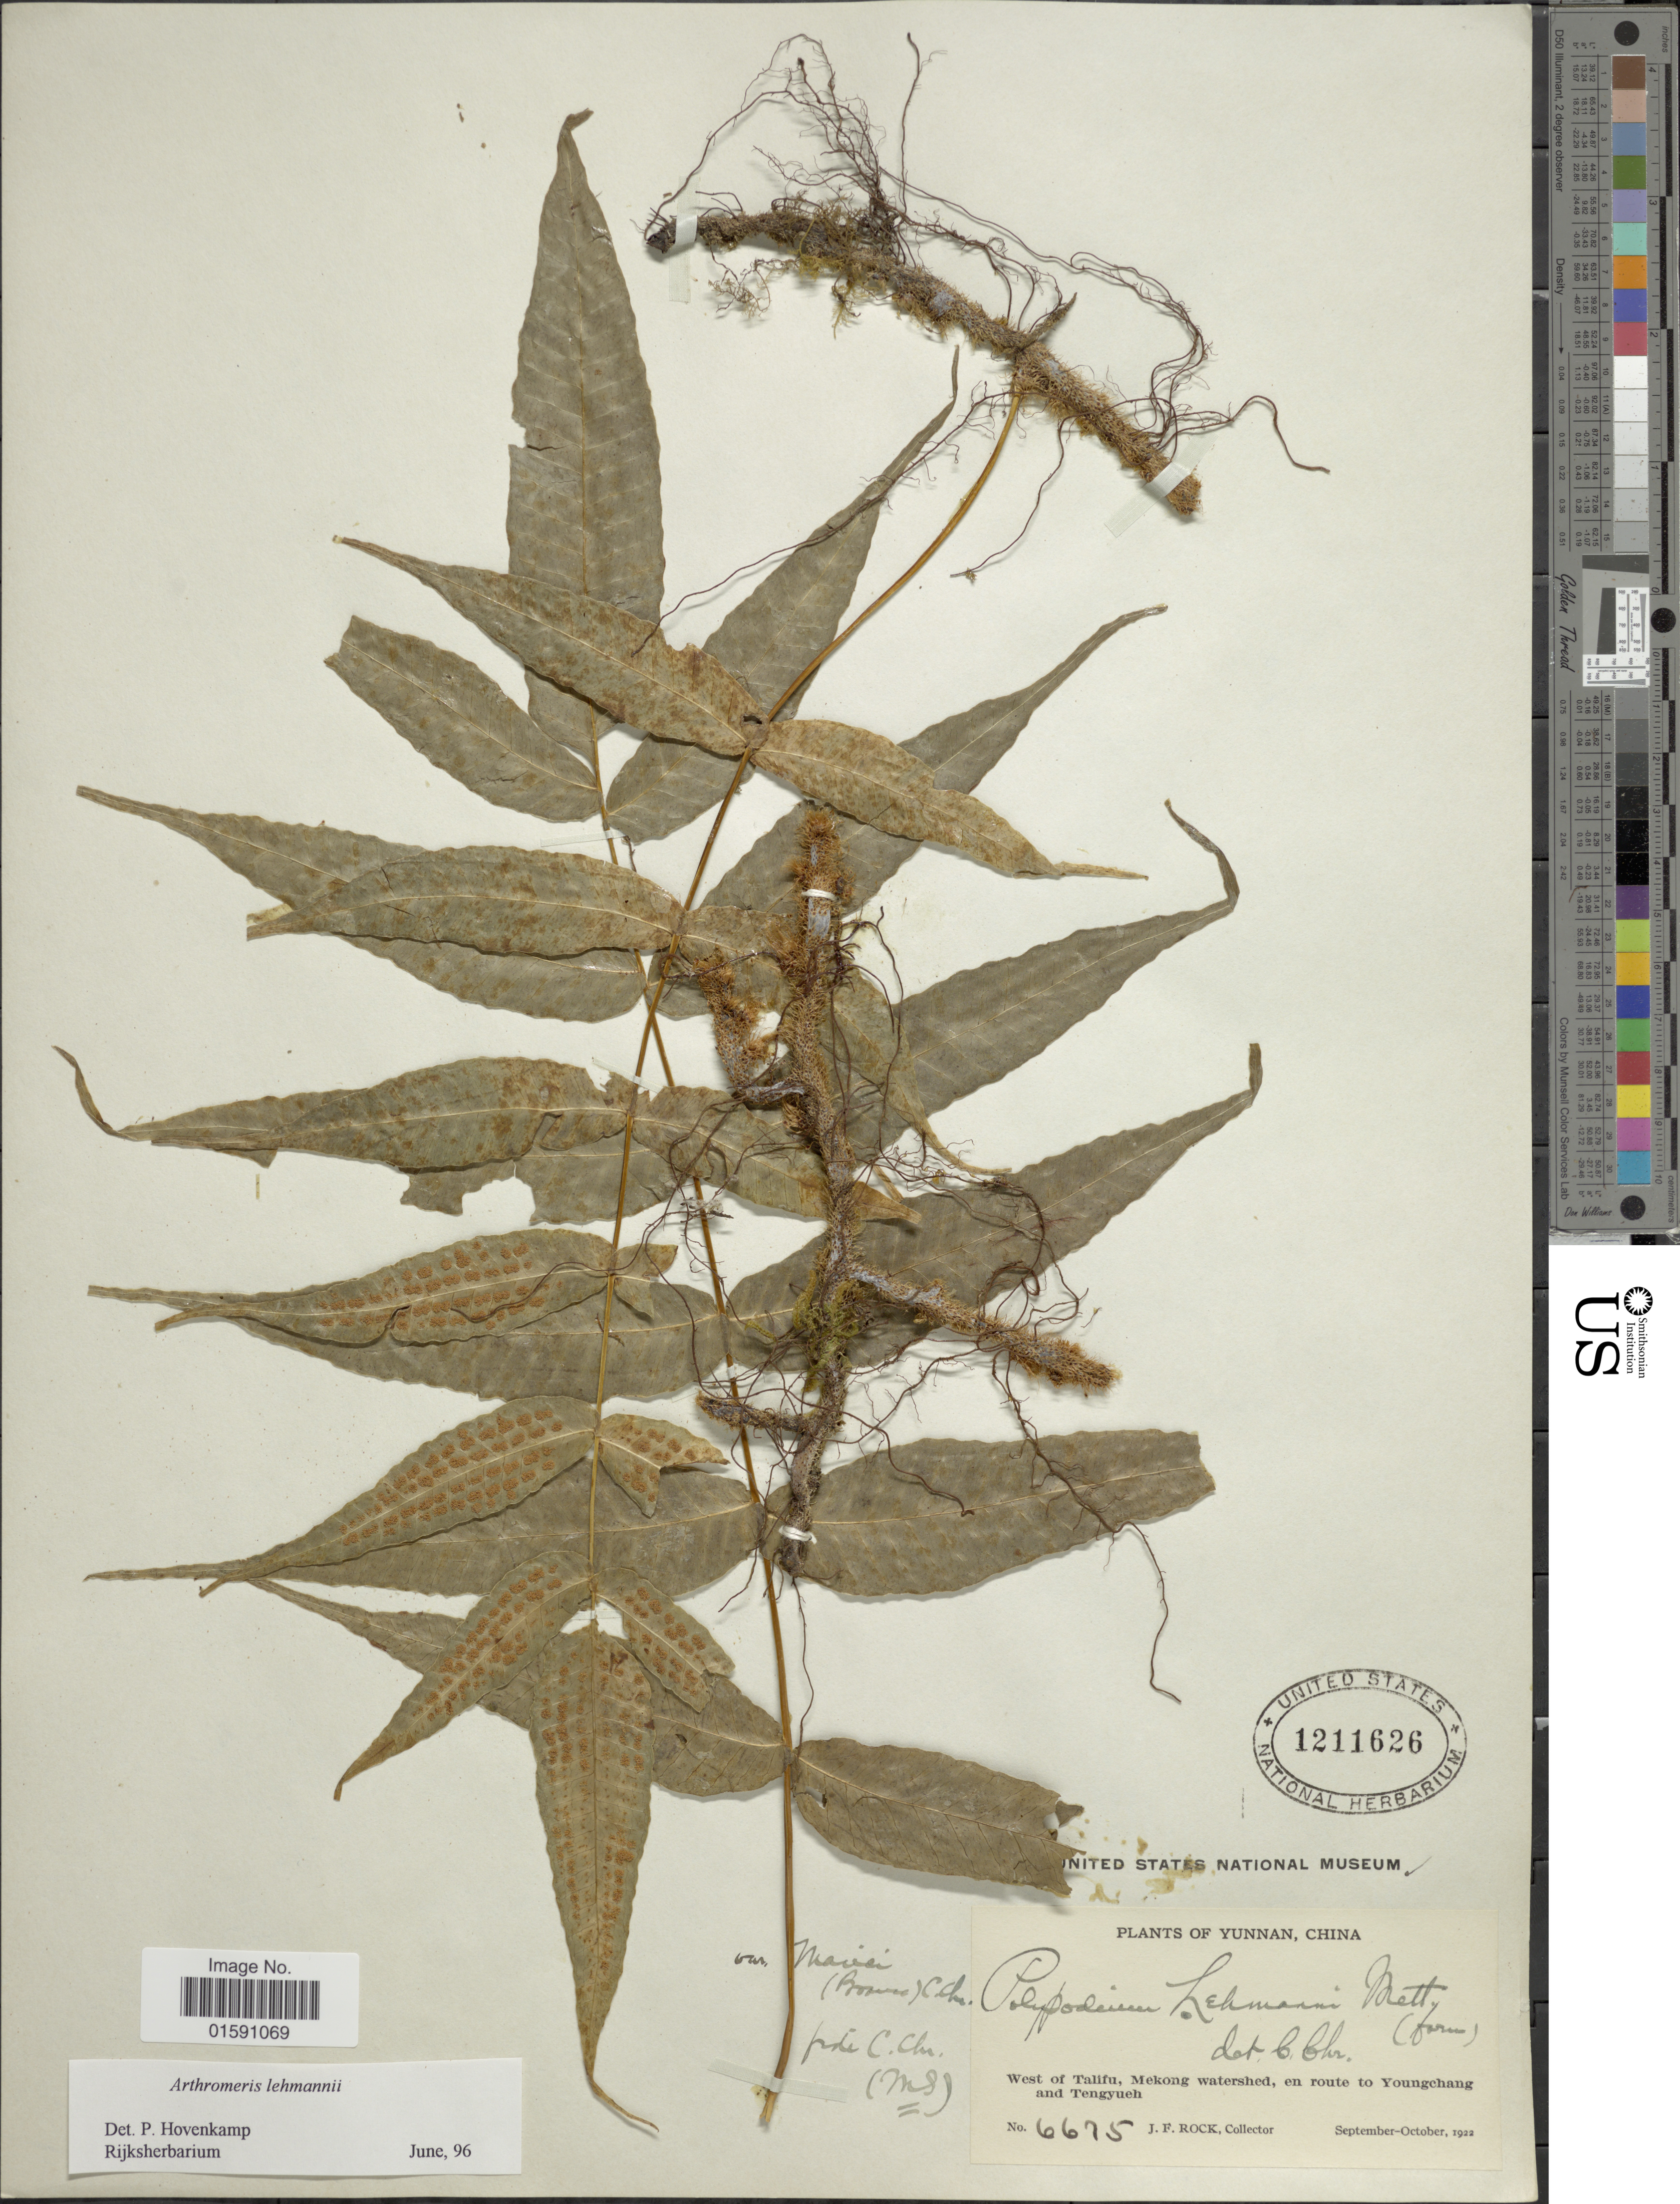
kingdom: Plantae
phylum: Tracheophyta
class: Polypodiopsida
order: Polypodiales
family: Polypodiaceae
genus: Arthromeris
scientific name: Arthromeris lehmannii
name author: (Mett.) Ching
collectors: J. Rock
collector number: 6675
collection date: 1922-09/1922-10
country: China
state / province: Yunnan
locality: West of Talifu, Mekong watershed, en route to Youngchang and Tengyueh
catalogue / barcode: US 1211626